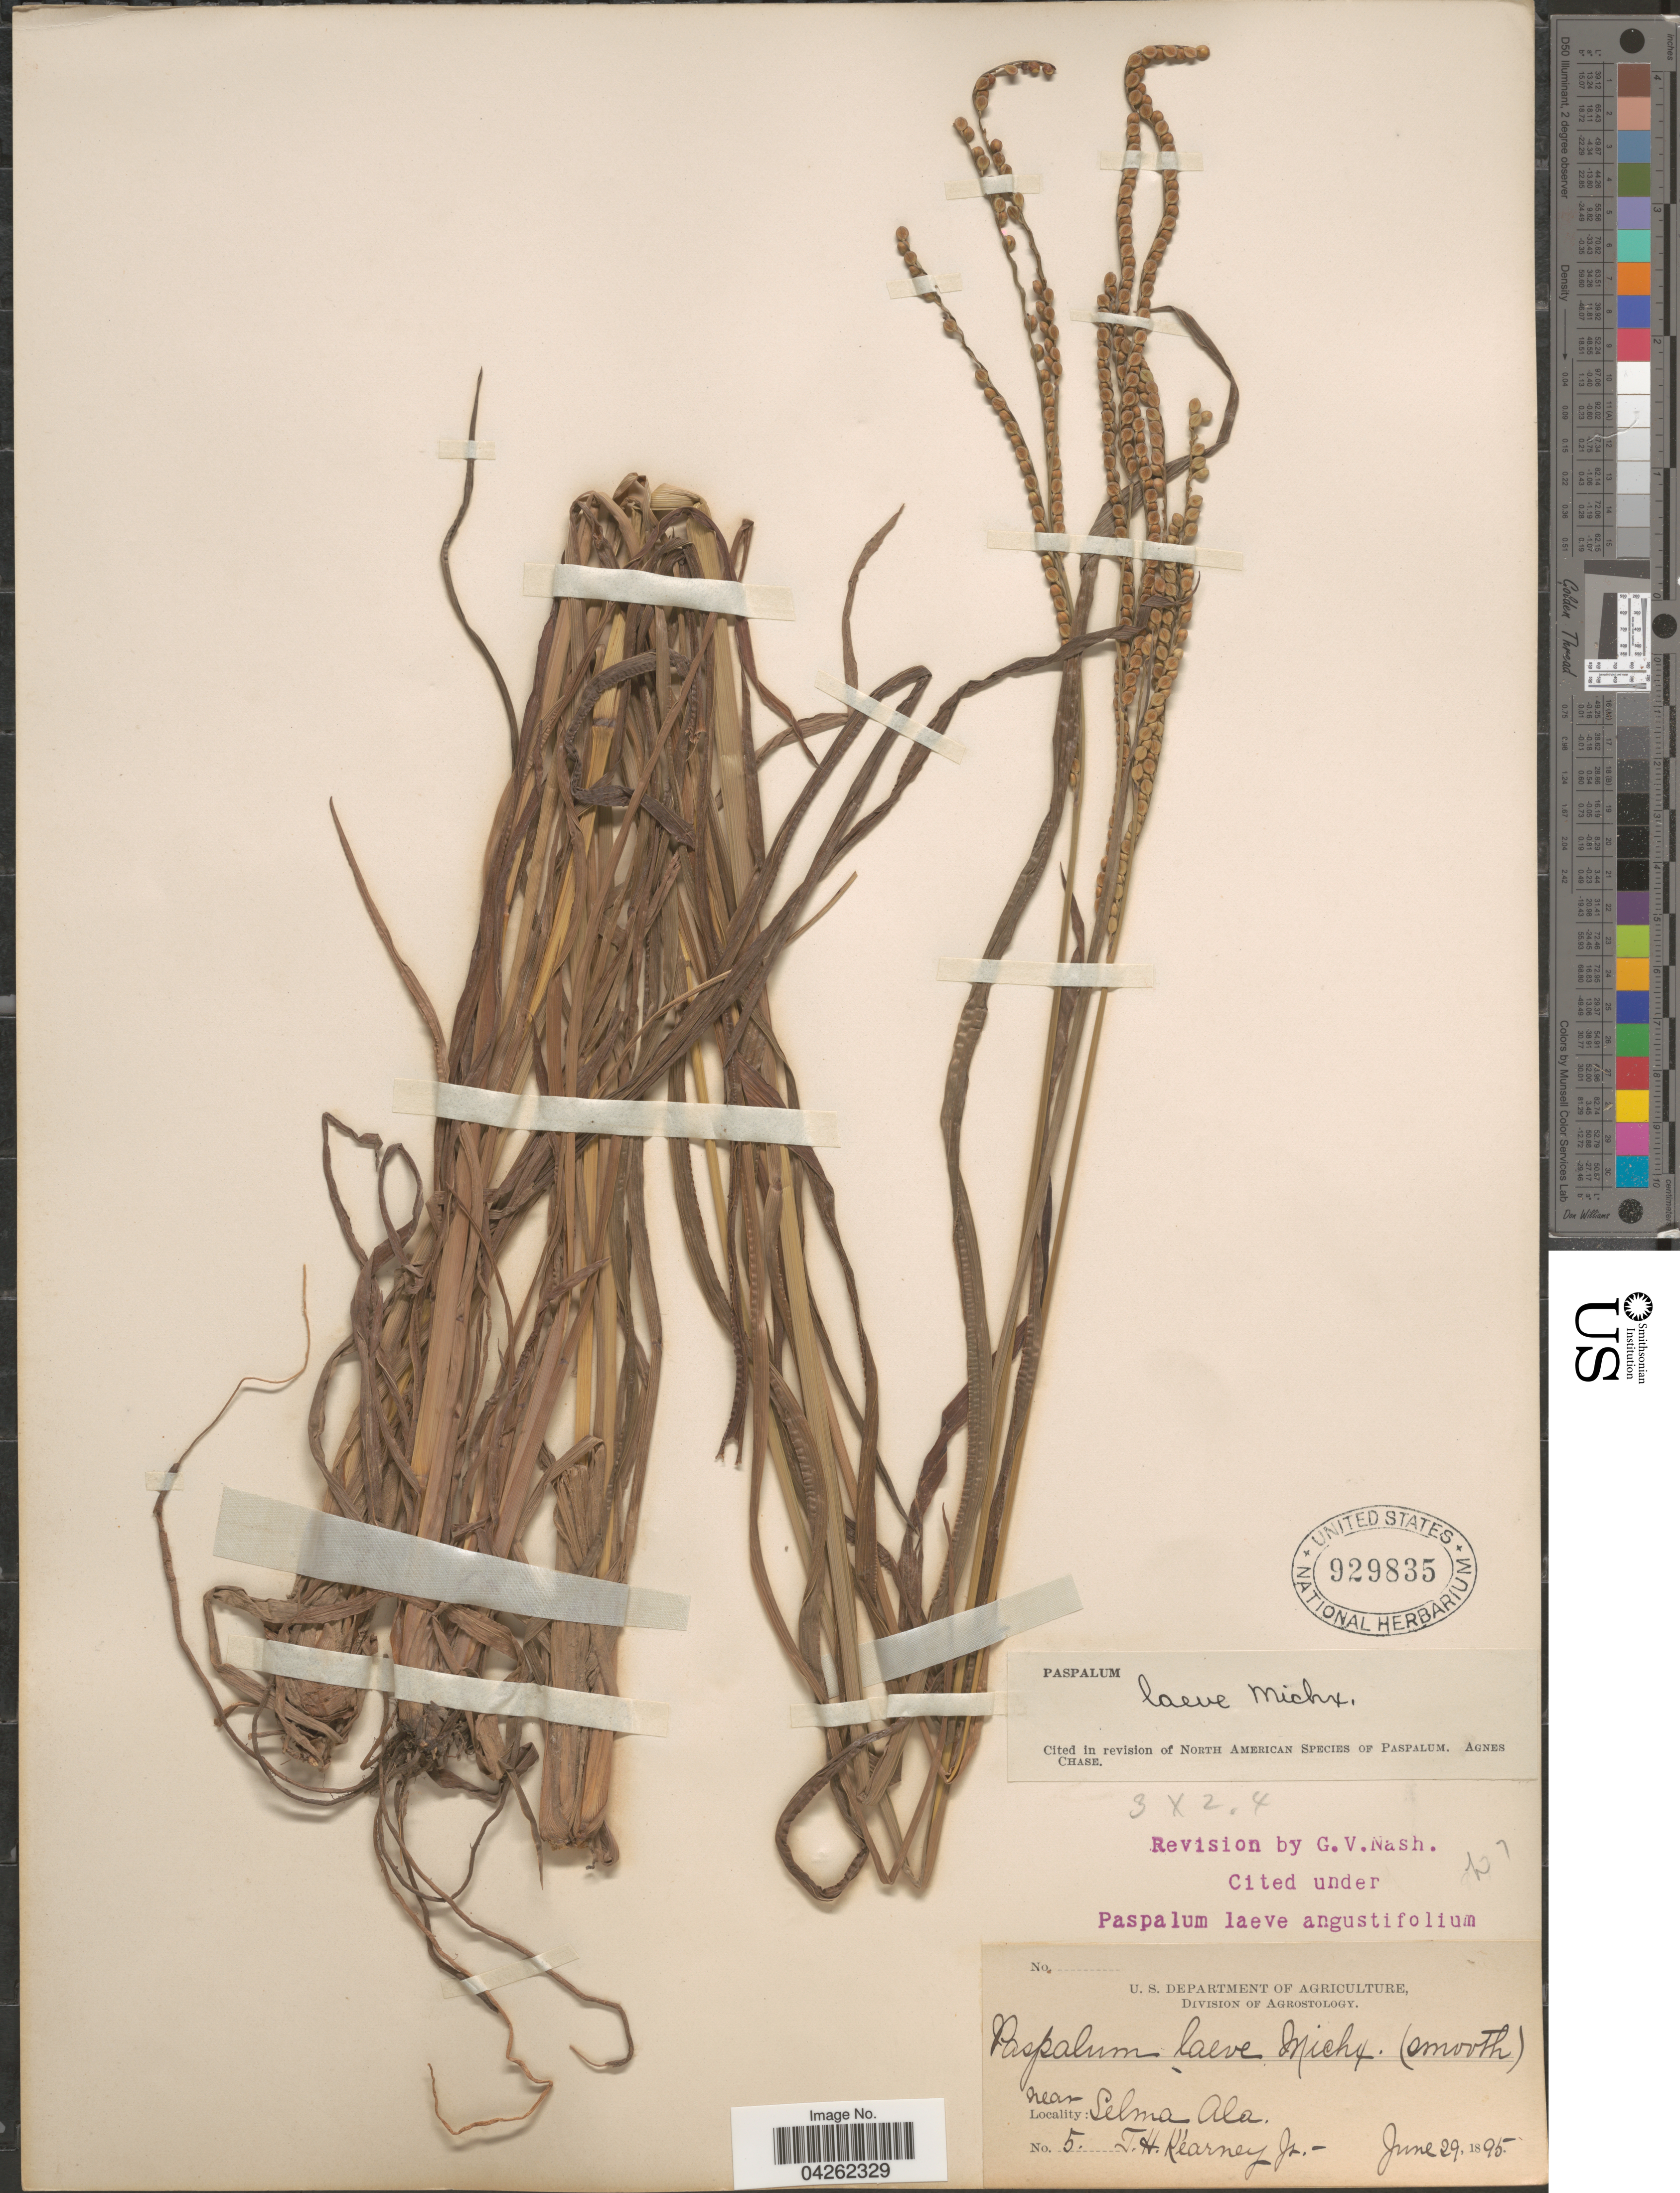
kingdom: Plantae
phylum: Tracheophyta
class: Liliopsida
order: Poales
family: Poaceae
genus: Paspalum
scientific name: Paspalum laeve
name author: Michx.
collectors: T. H. Kearney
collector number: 5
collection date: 1895-06-29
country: United States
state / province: Alabama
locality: Near Selma.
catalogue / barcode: US 929835